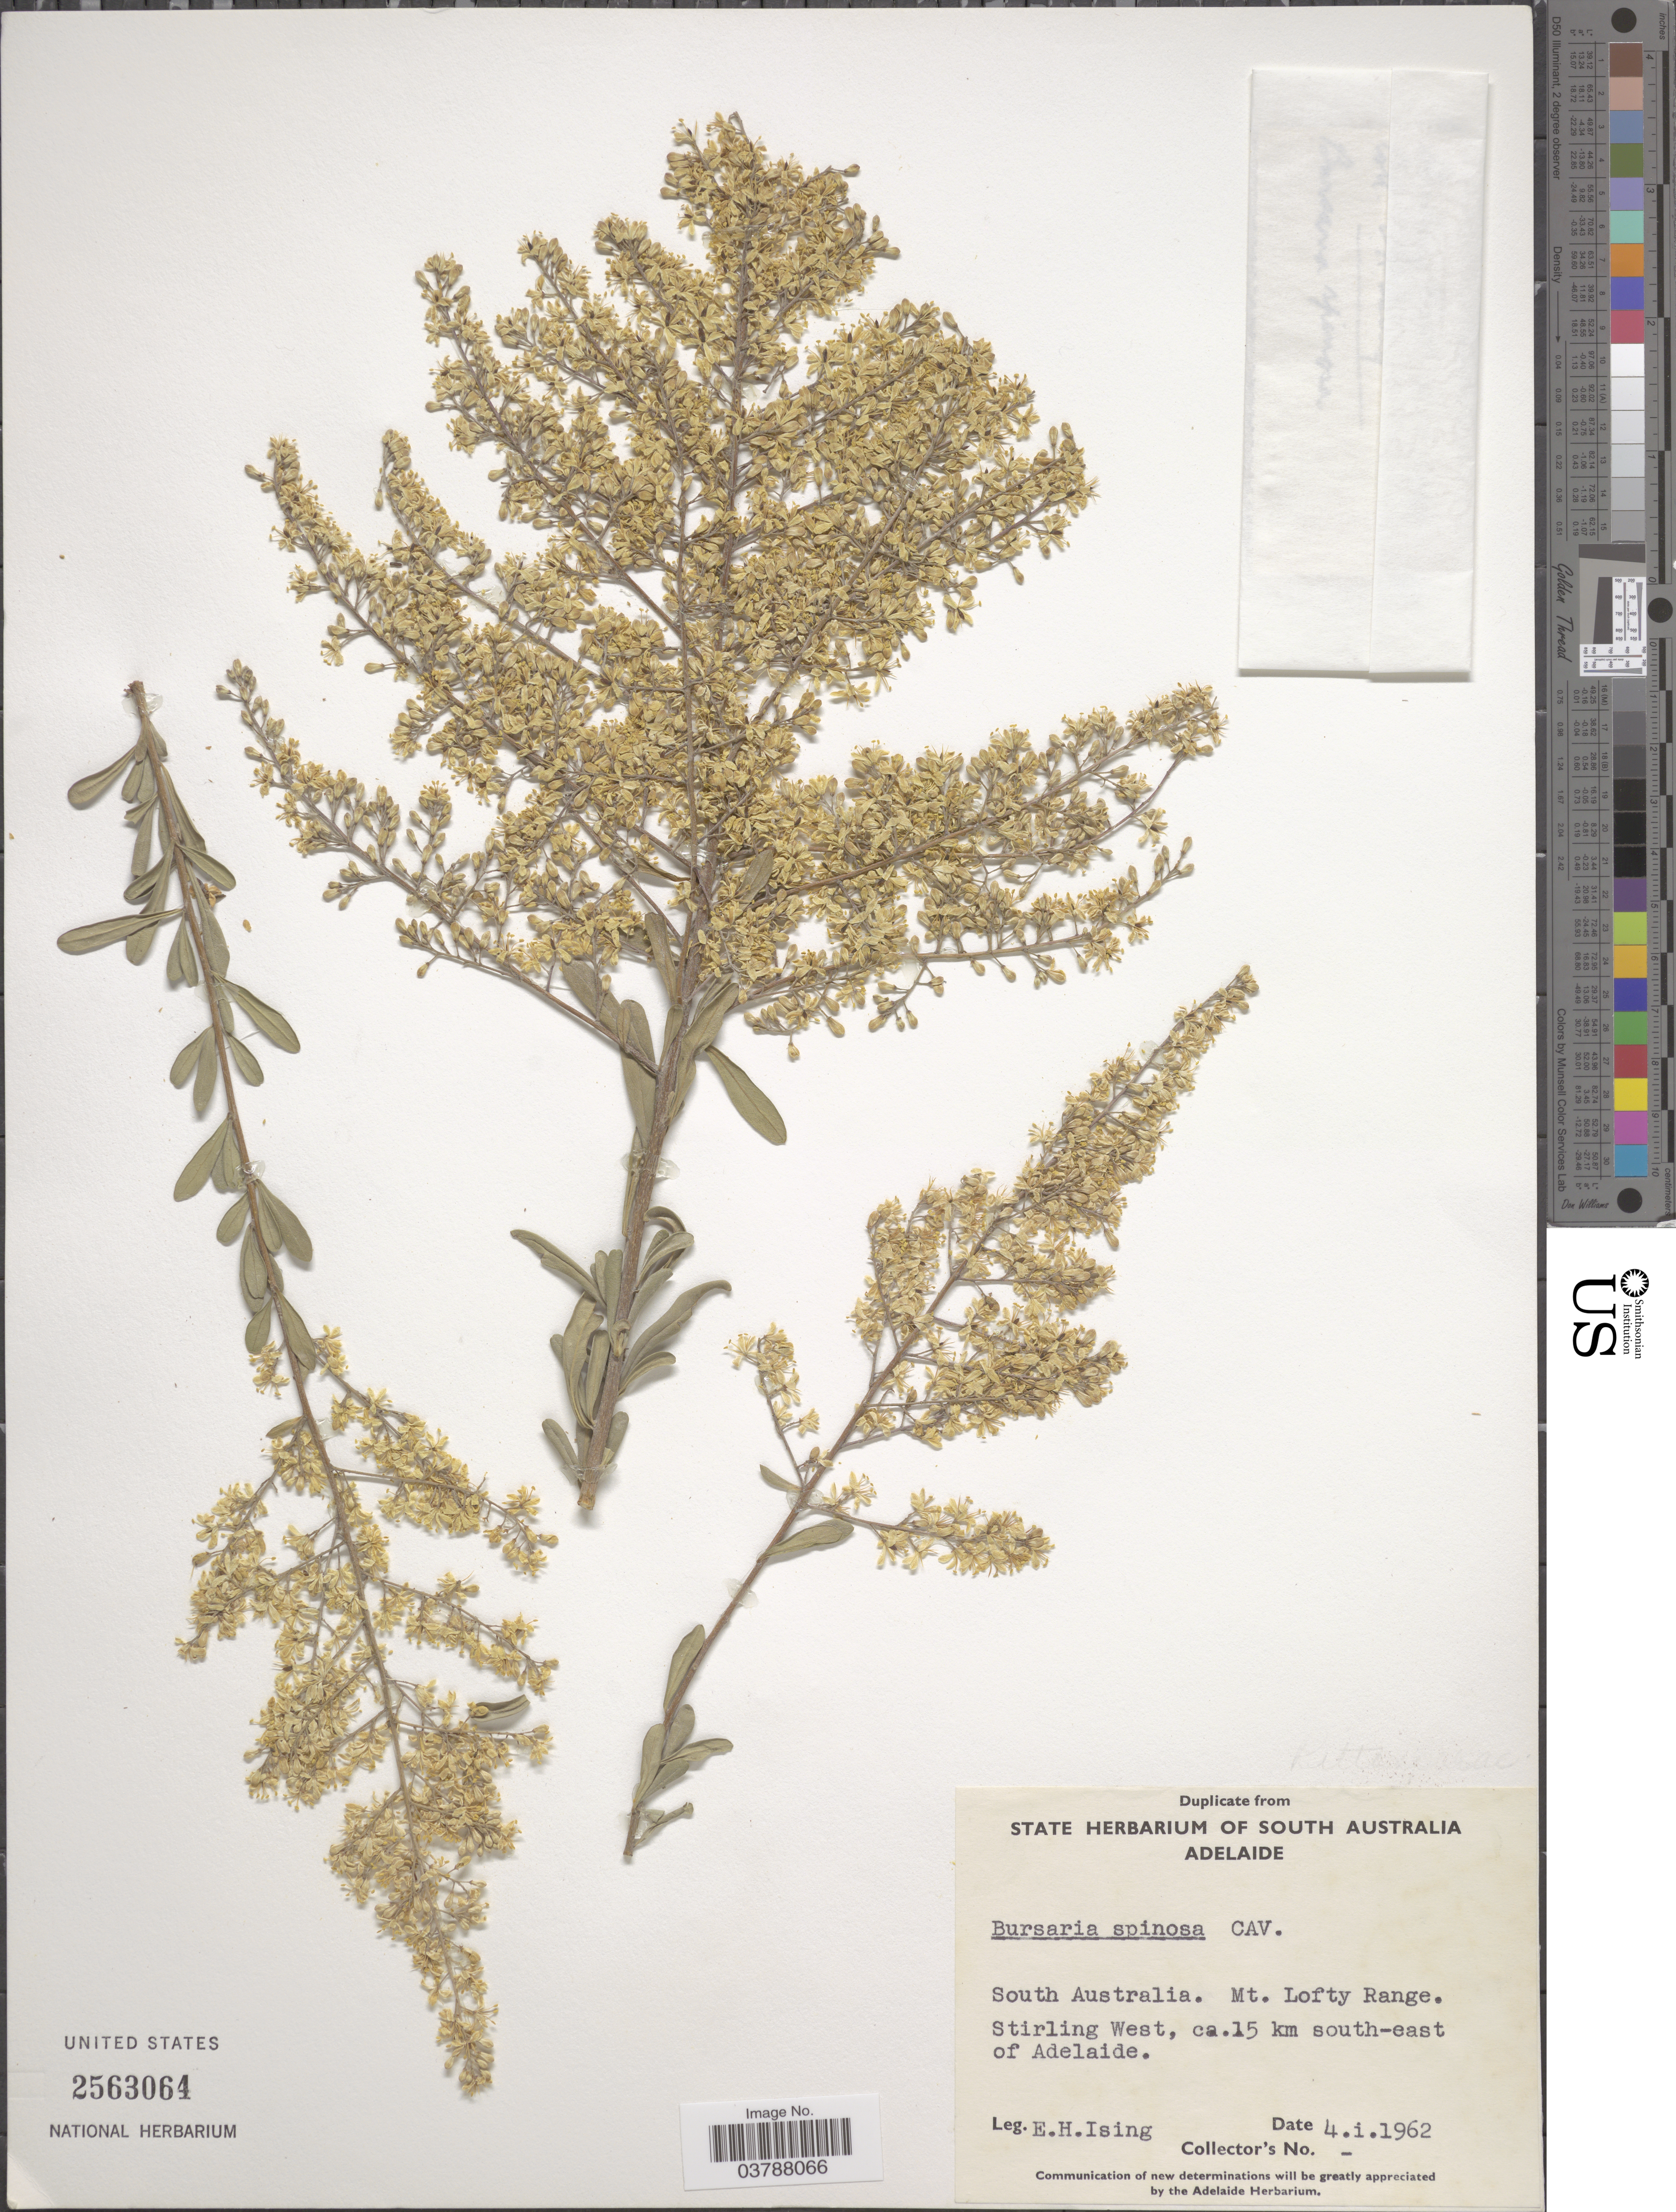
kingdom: Plantae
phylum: Tracheophyta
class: Magnoliopsida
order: Apiales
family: Pittosporaceae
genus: Bursaria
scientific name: Bursaria spinosa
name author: Cav.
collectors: E. Ising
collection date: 1962-01-04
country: Australia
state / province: South Australia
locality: Mt. Lofty Range. Stirling West, ca. 15 km south-east of Adelaide.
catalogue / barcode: US 2563064